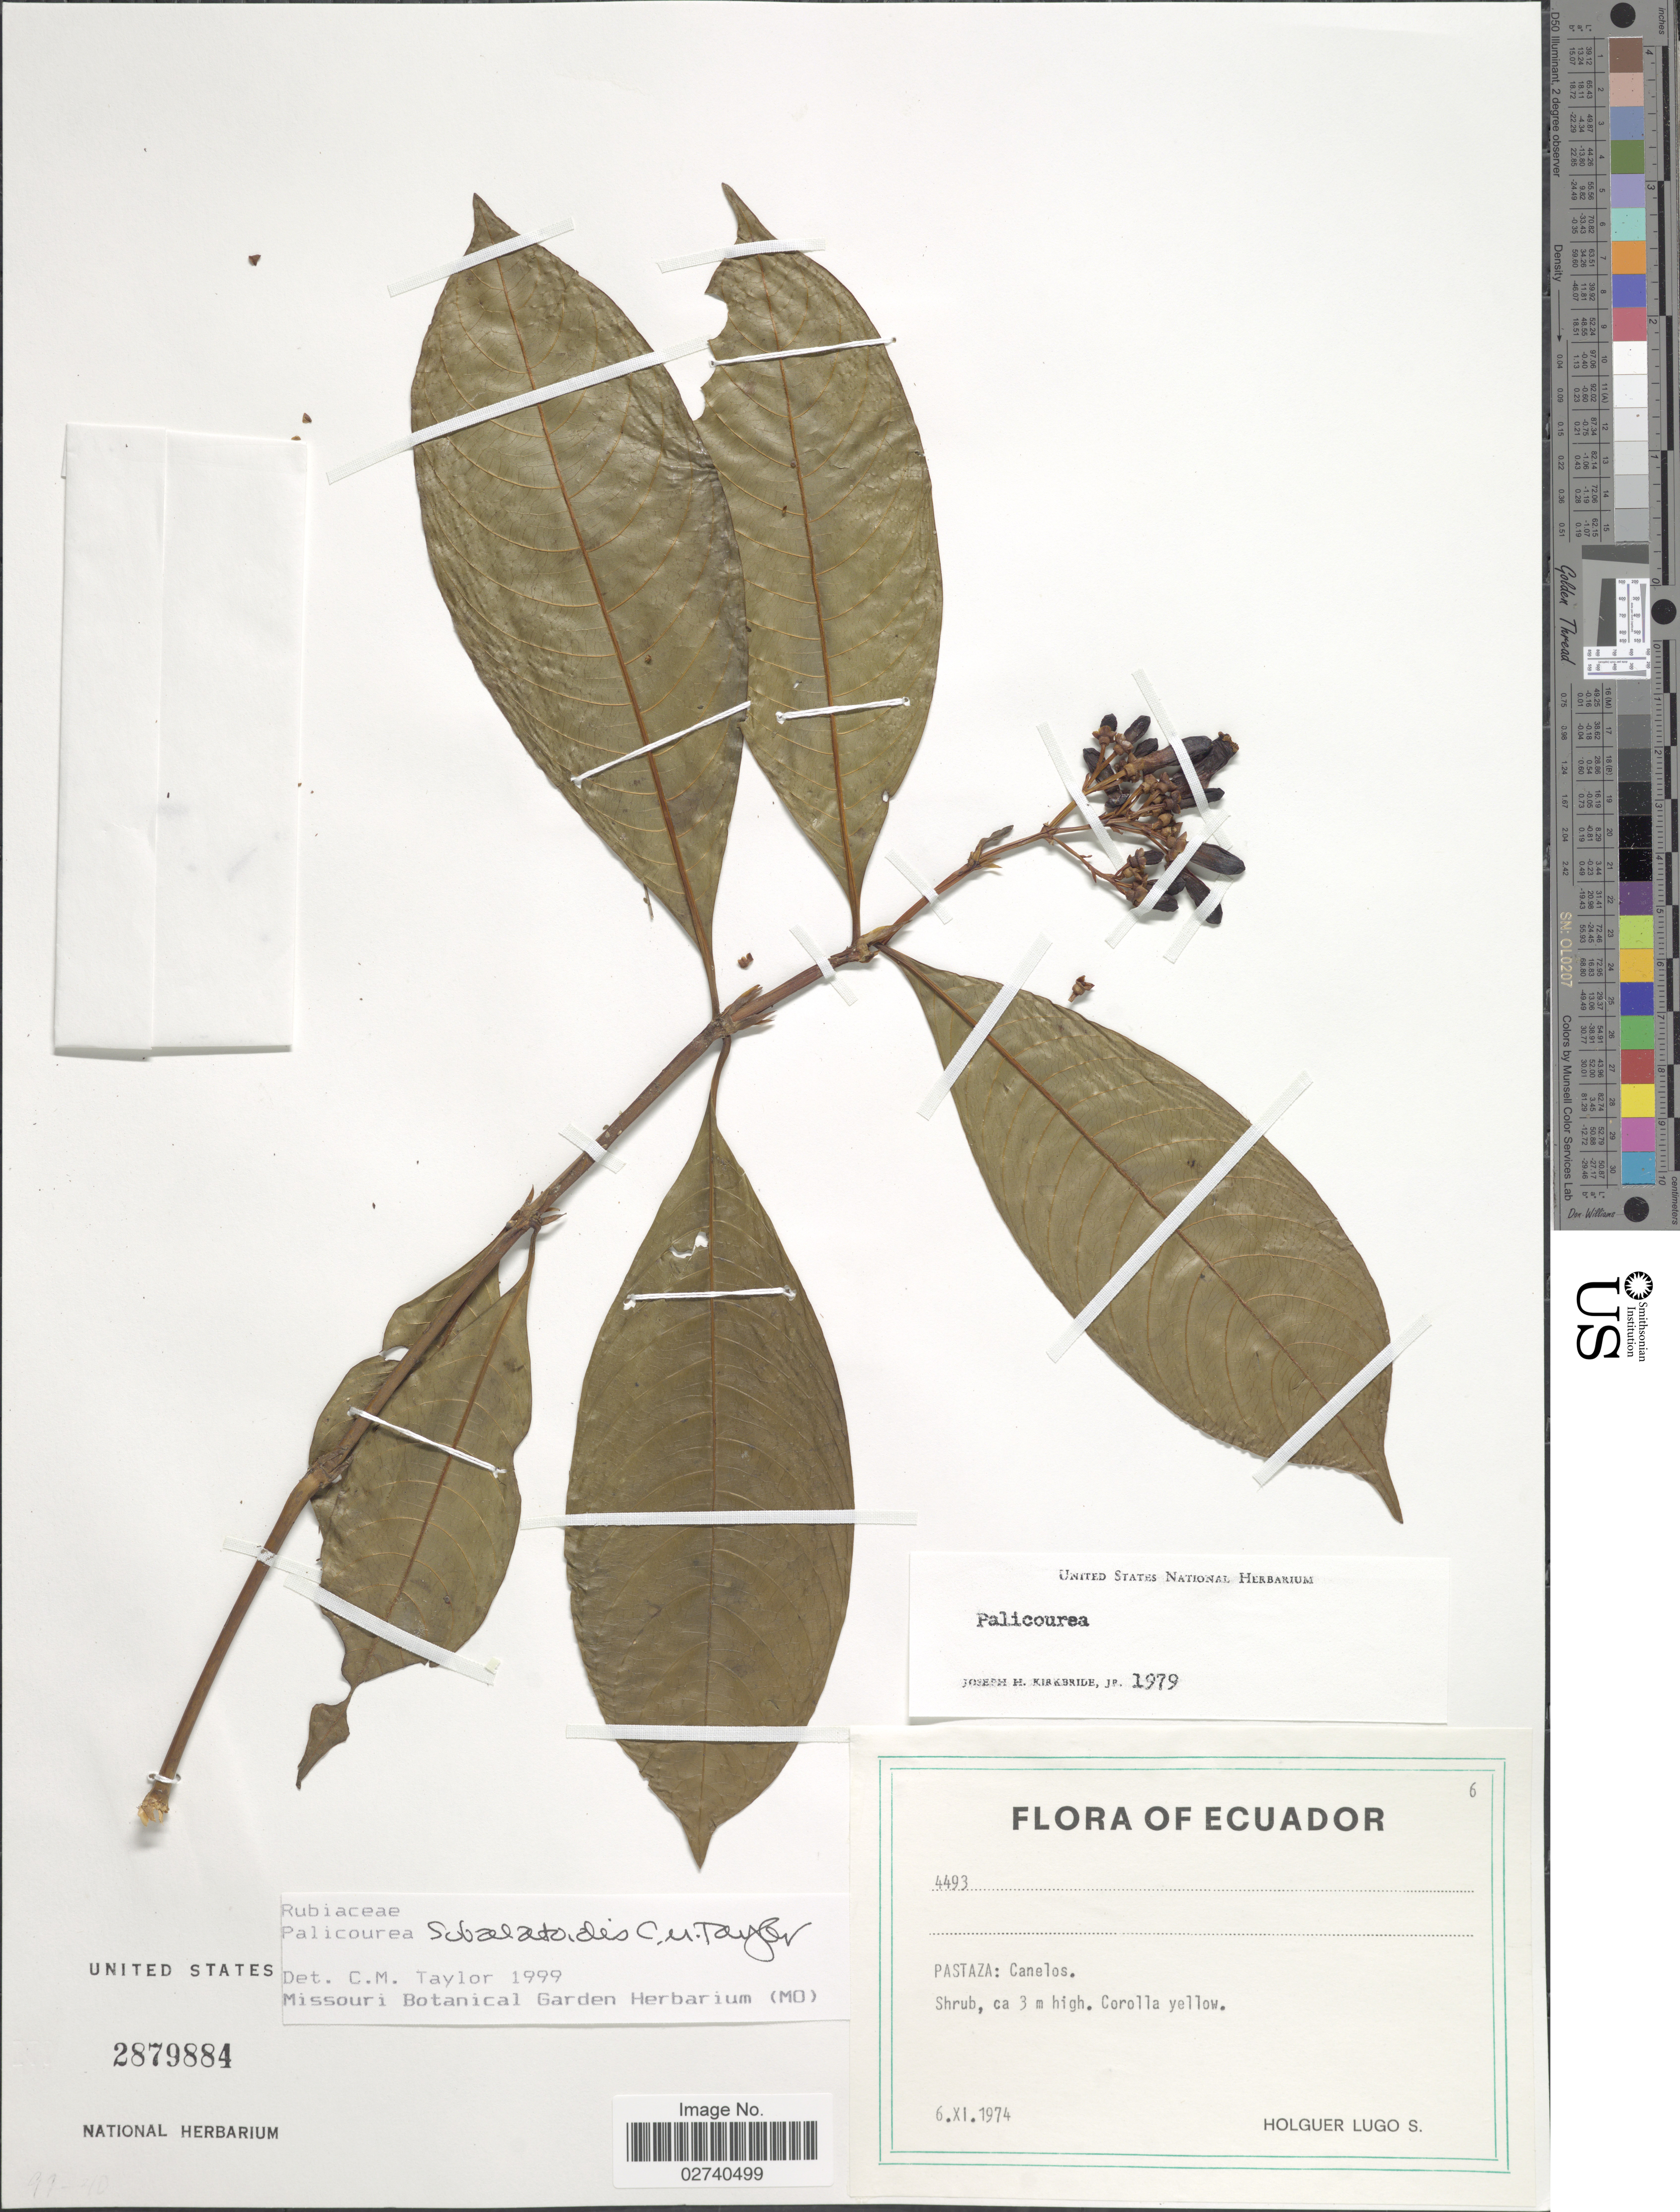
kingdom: Plantae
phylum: Tracheophyta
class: Magnoliopsida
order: Gentianales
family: Rubiaceae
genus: Palicourea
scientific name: Palicourea subalatoides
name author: C.M. Taylor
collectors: H. Lugo S.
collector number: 4493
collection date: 1974-11-06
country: Ecuador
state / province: Pastaza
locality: Canelos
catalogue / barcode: US 2879884